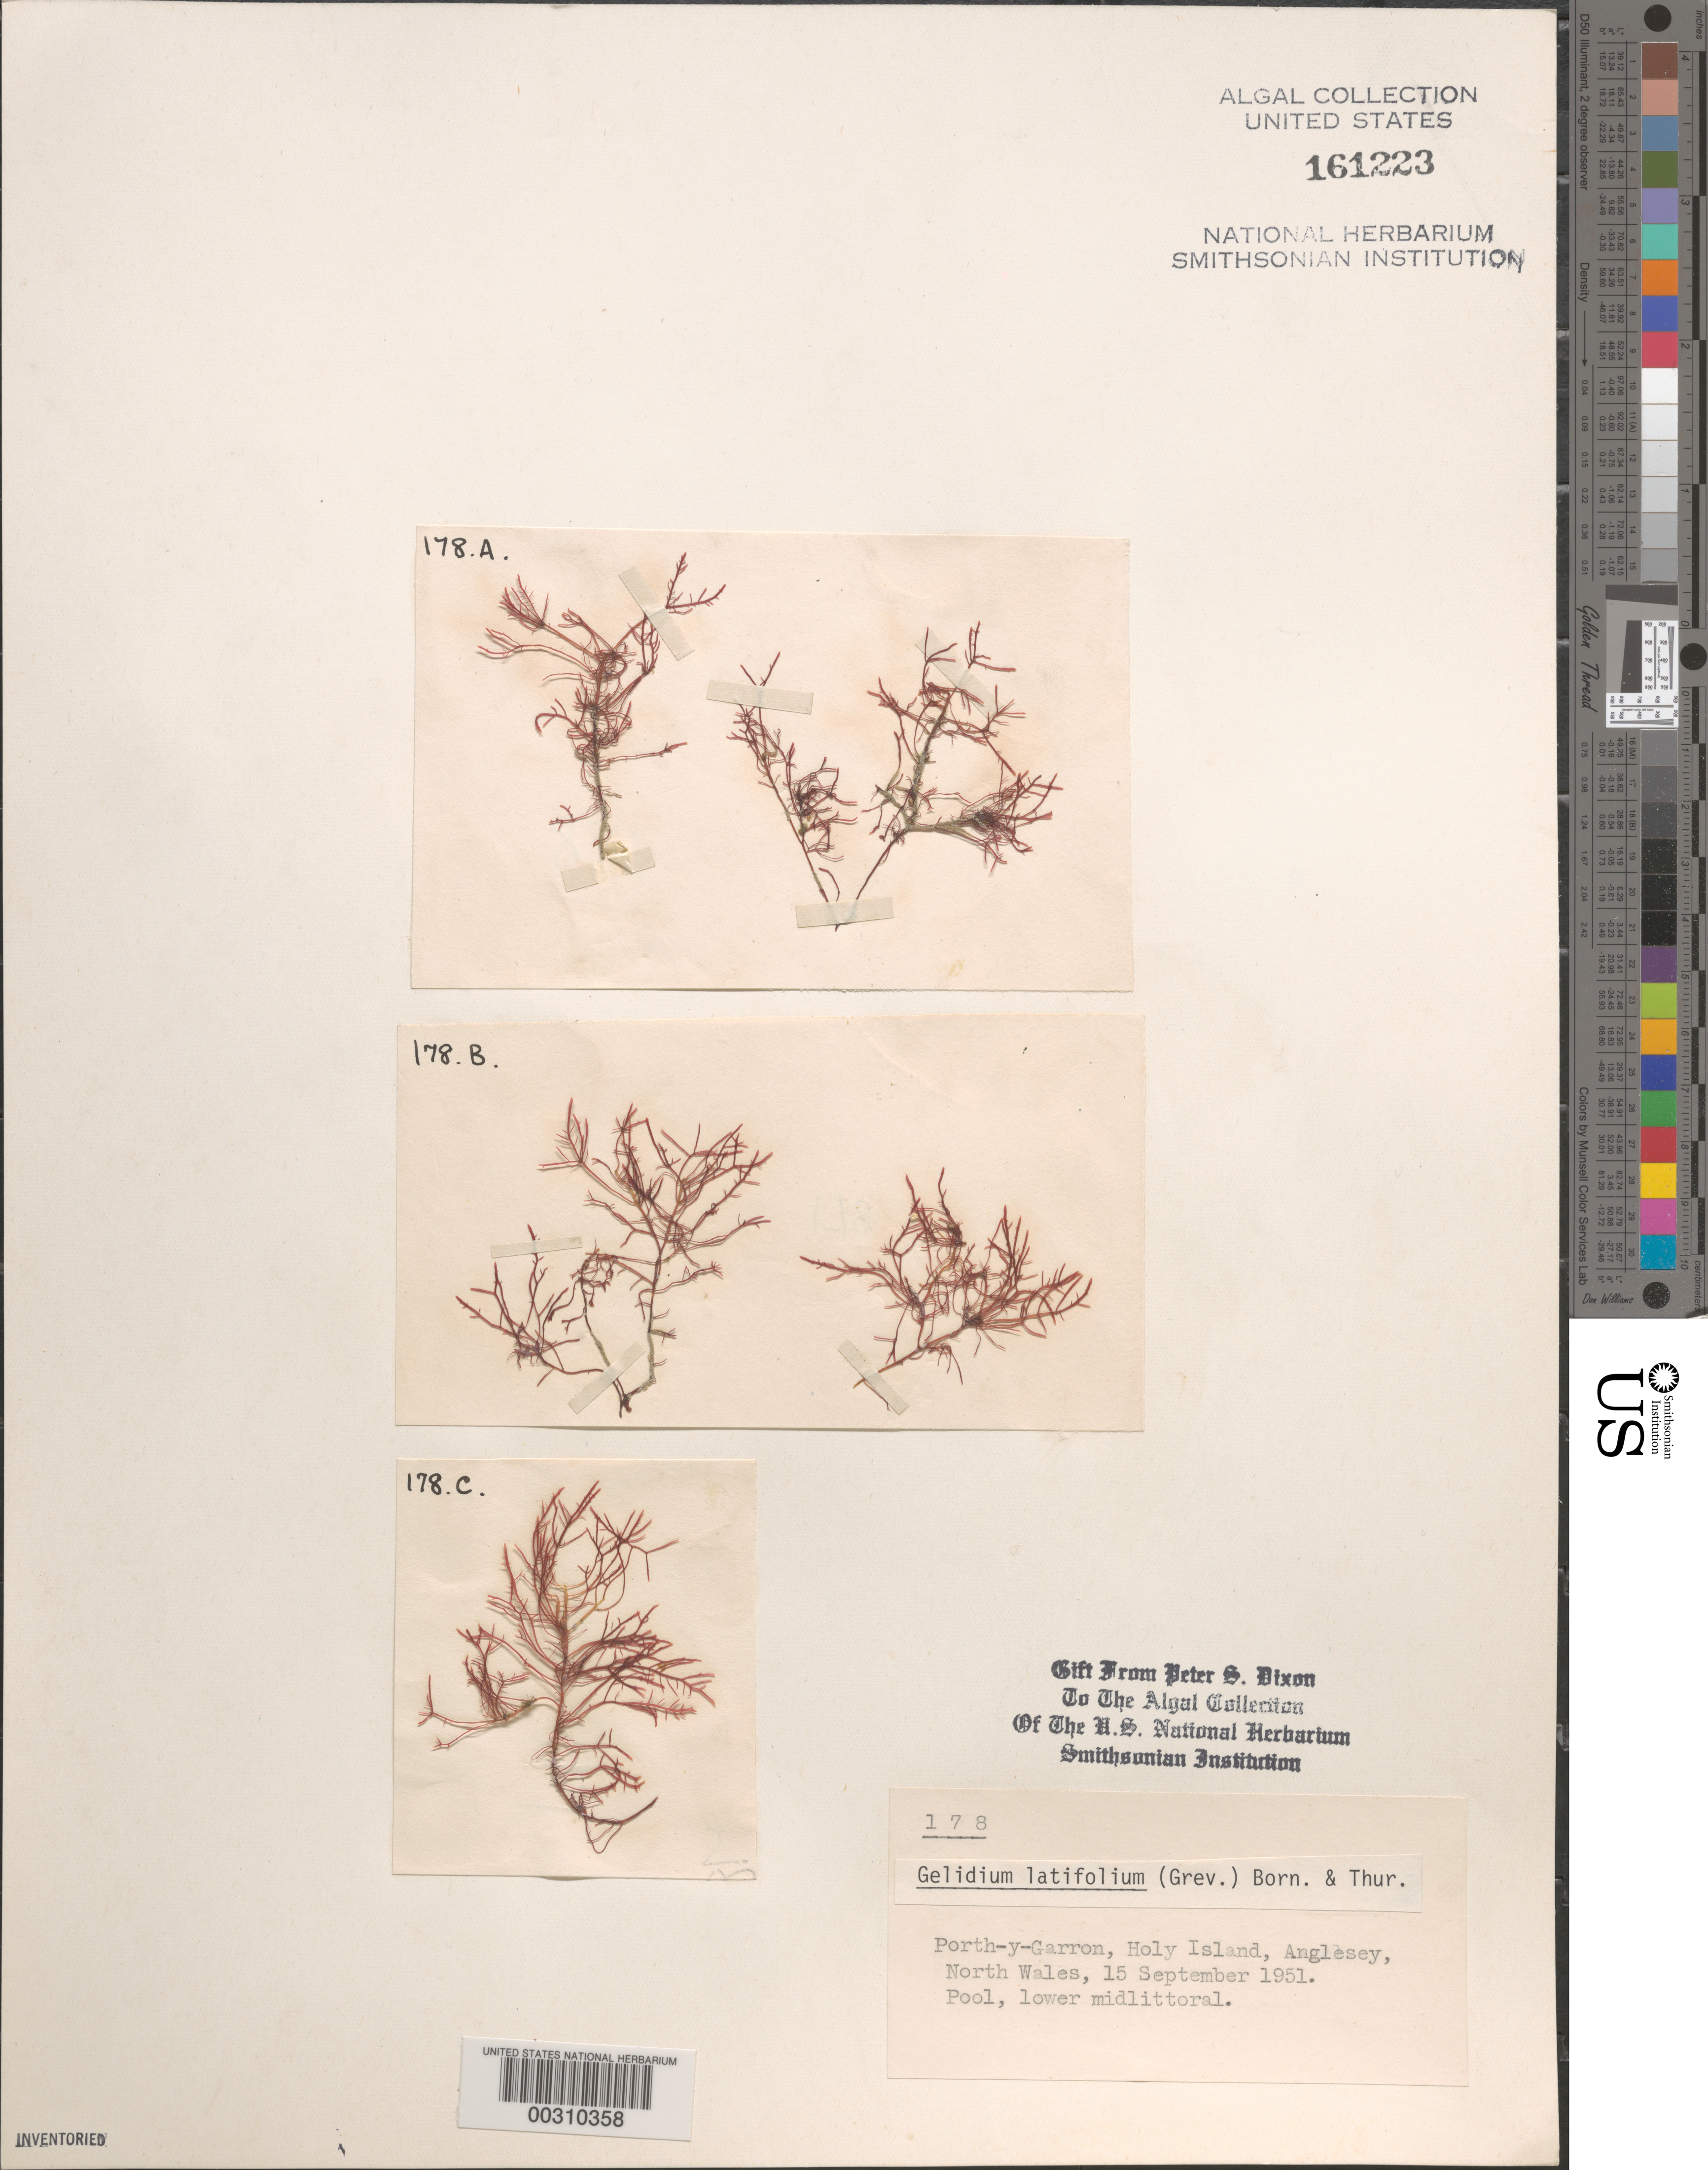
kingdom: Plantae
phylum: Rhodophyta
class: Florideophyceae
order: Gelidiales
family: Gelidiaceae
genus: Gelidium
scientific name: Gelidium spinosum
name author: (S.G. Gmel.) P.C. Silva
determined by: Algae name updating Project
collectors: P. S. Dixon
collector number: PSD 178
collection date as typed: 15 Sep 1951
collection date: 1951-09-15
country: United Kingdom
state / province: Wales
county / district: Gwynedd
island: Anglesey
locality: Porth-y-Garron, Holy Island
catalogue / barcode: US 161223